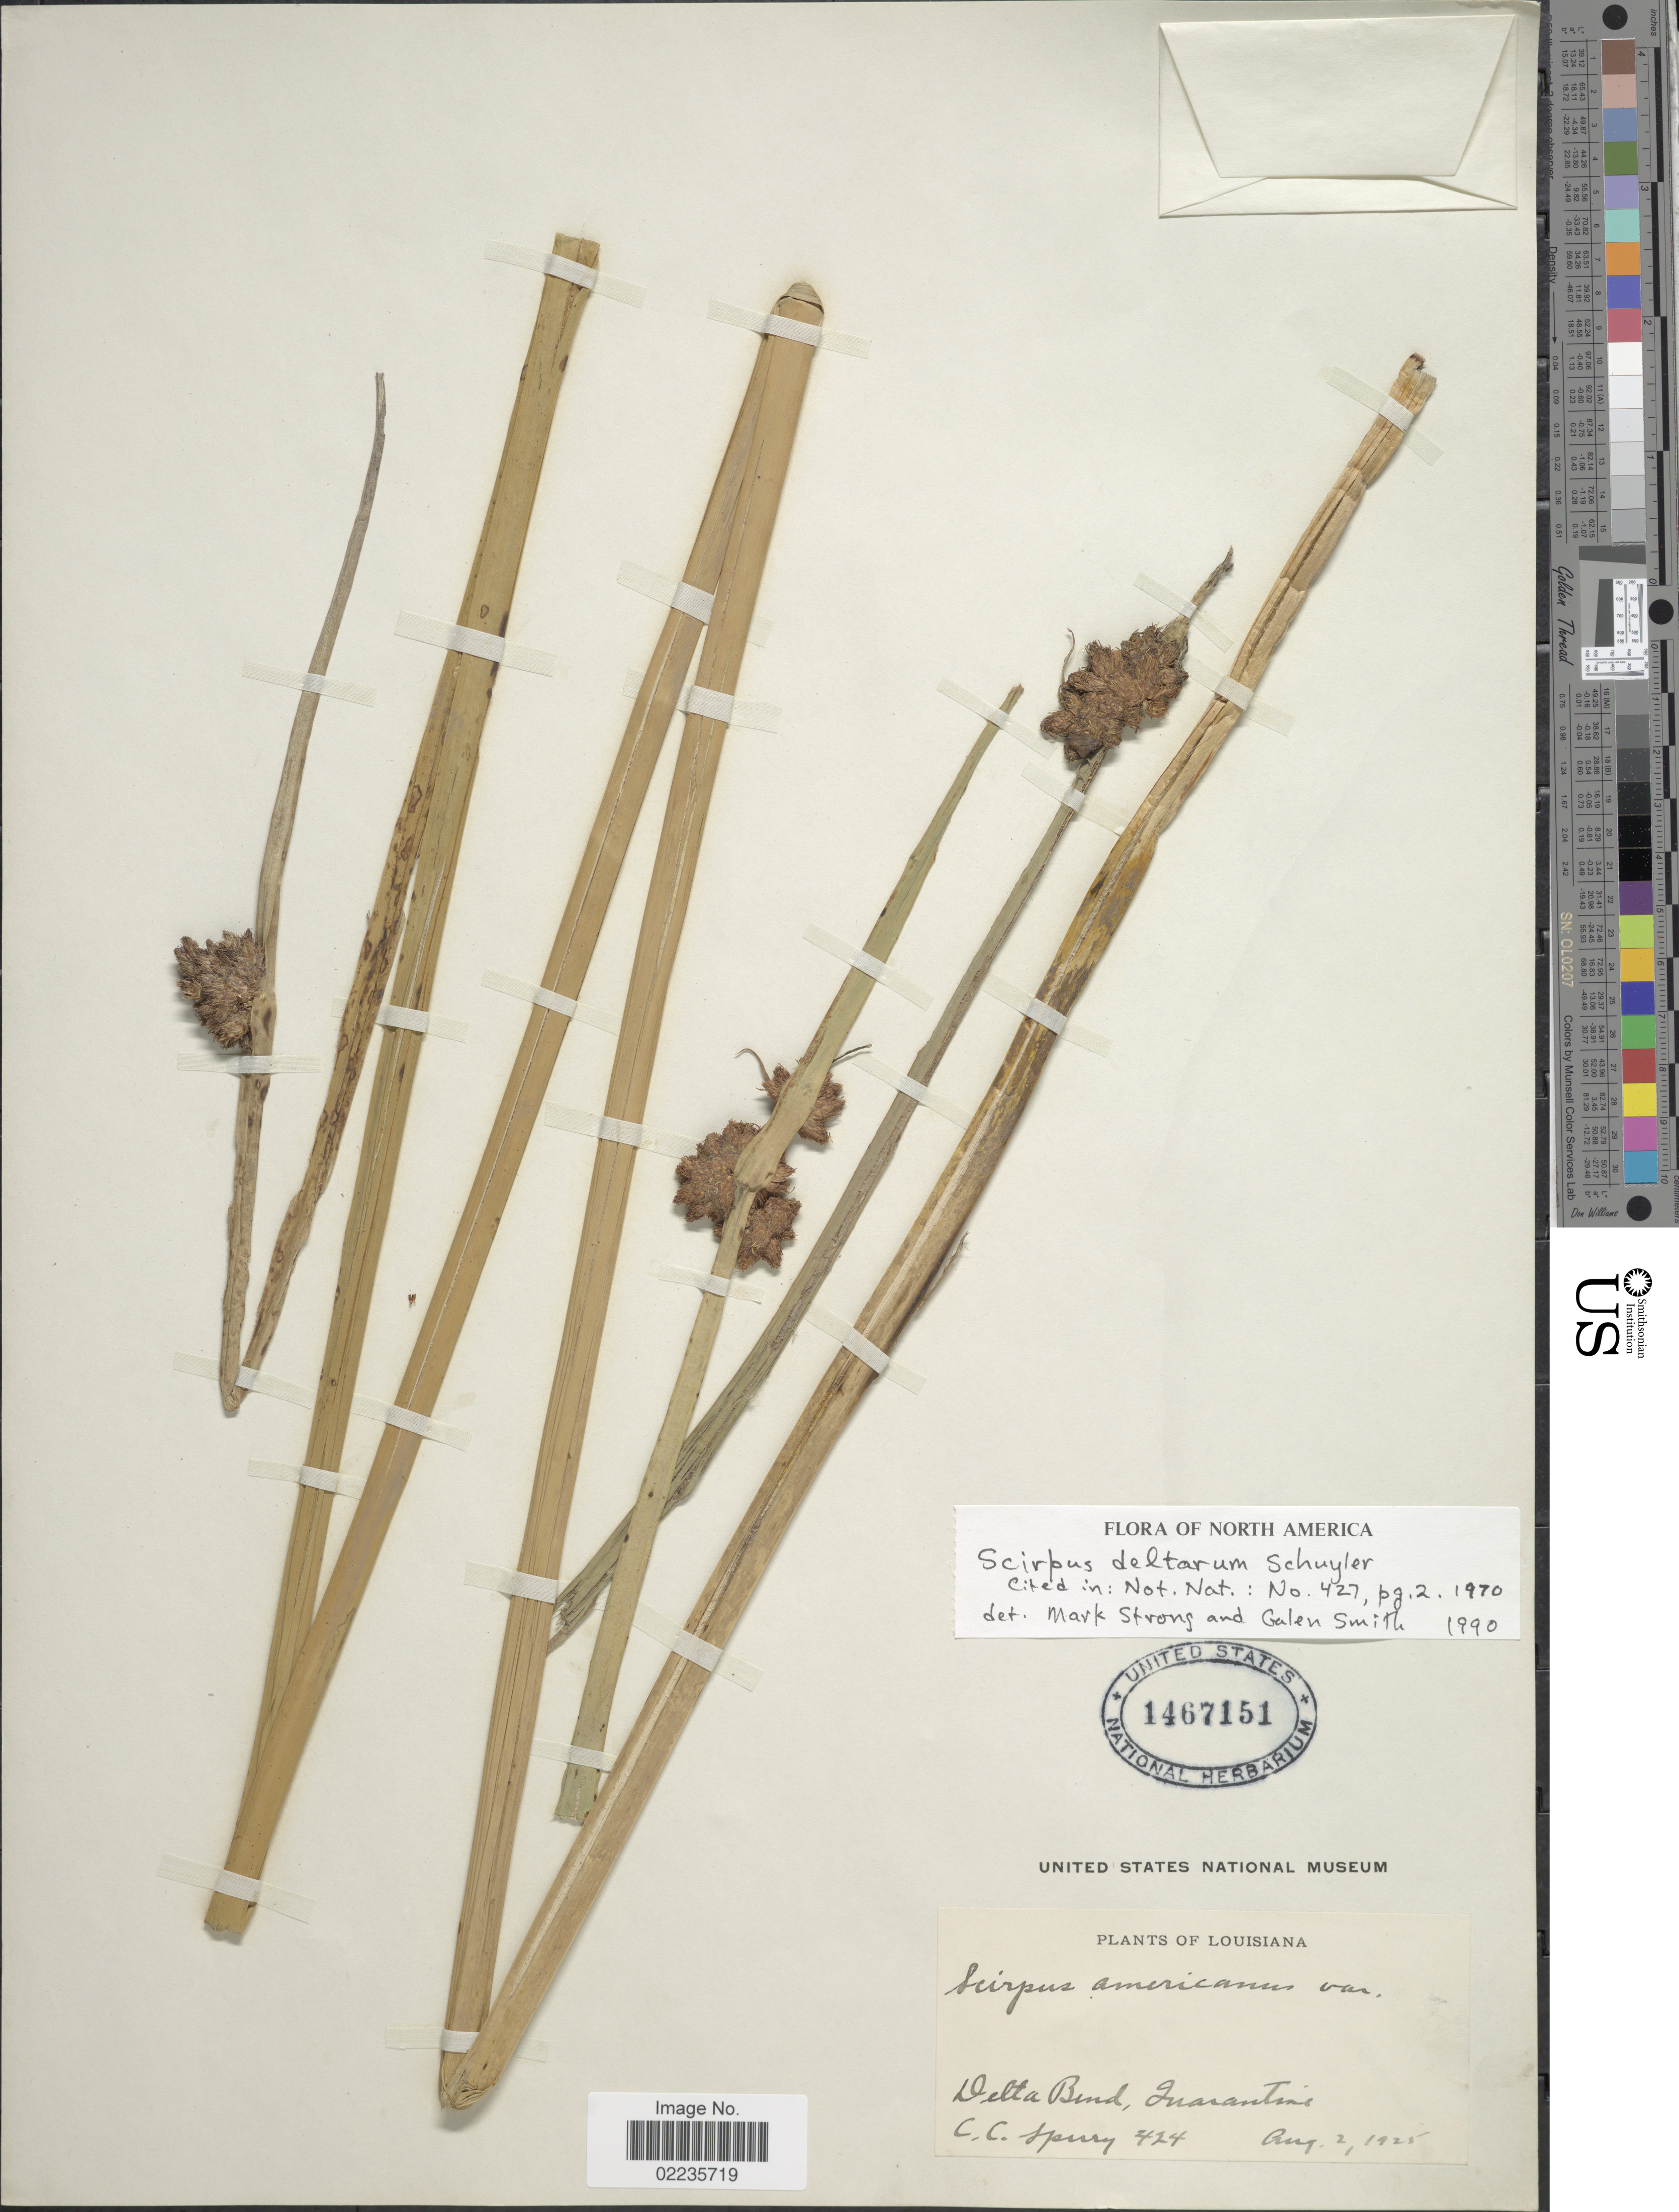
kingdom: Plantae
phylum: Tracheophyta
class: Liliopsida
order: Poales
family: Cyperaceae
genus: Schoenoplectus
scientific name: Schoenoplectus deltarum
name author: (Schuyler) Soják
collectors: C. C. Sperry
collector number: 424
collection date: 1925-08-02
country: United States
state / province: Louisiana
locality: Delta Bend, Zuarantine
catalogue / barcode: US 1467151